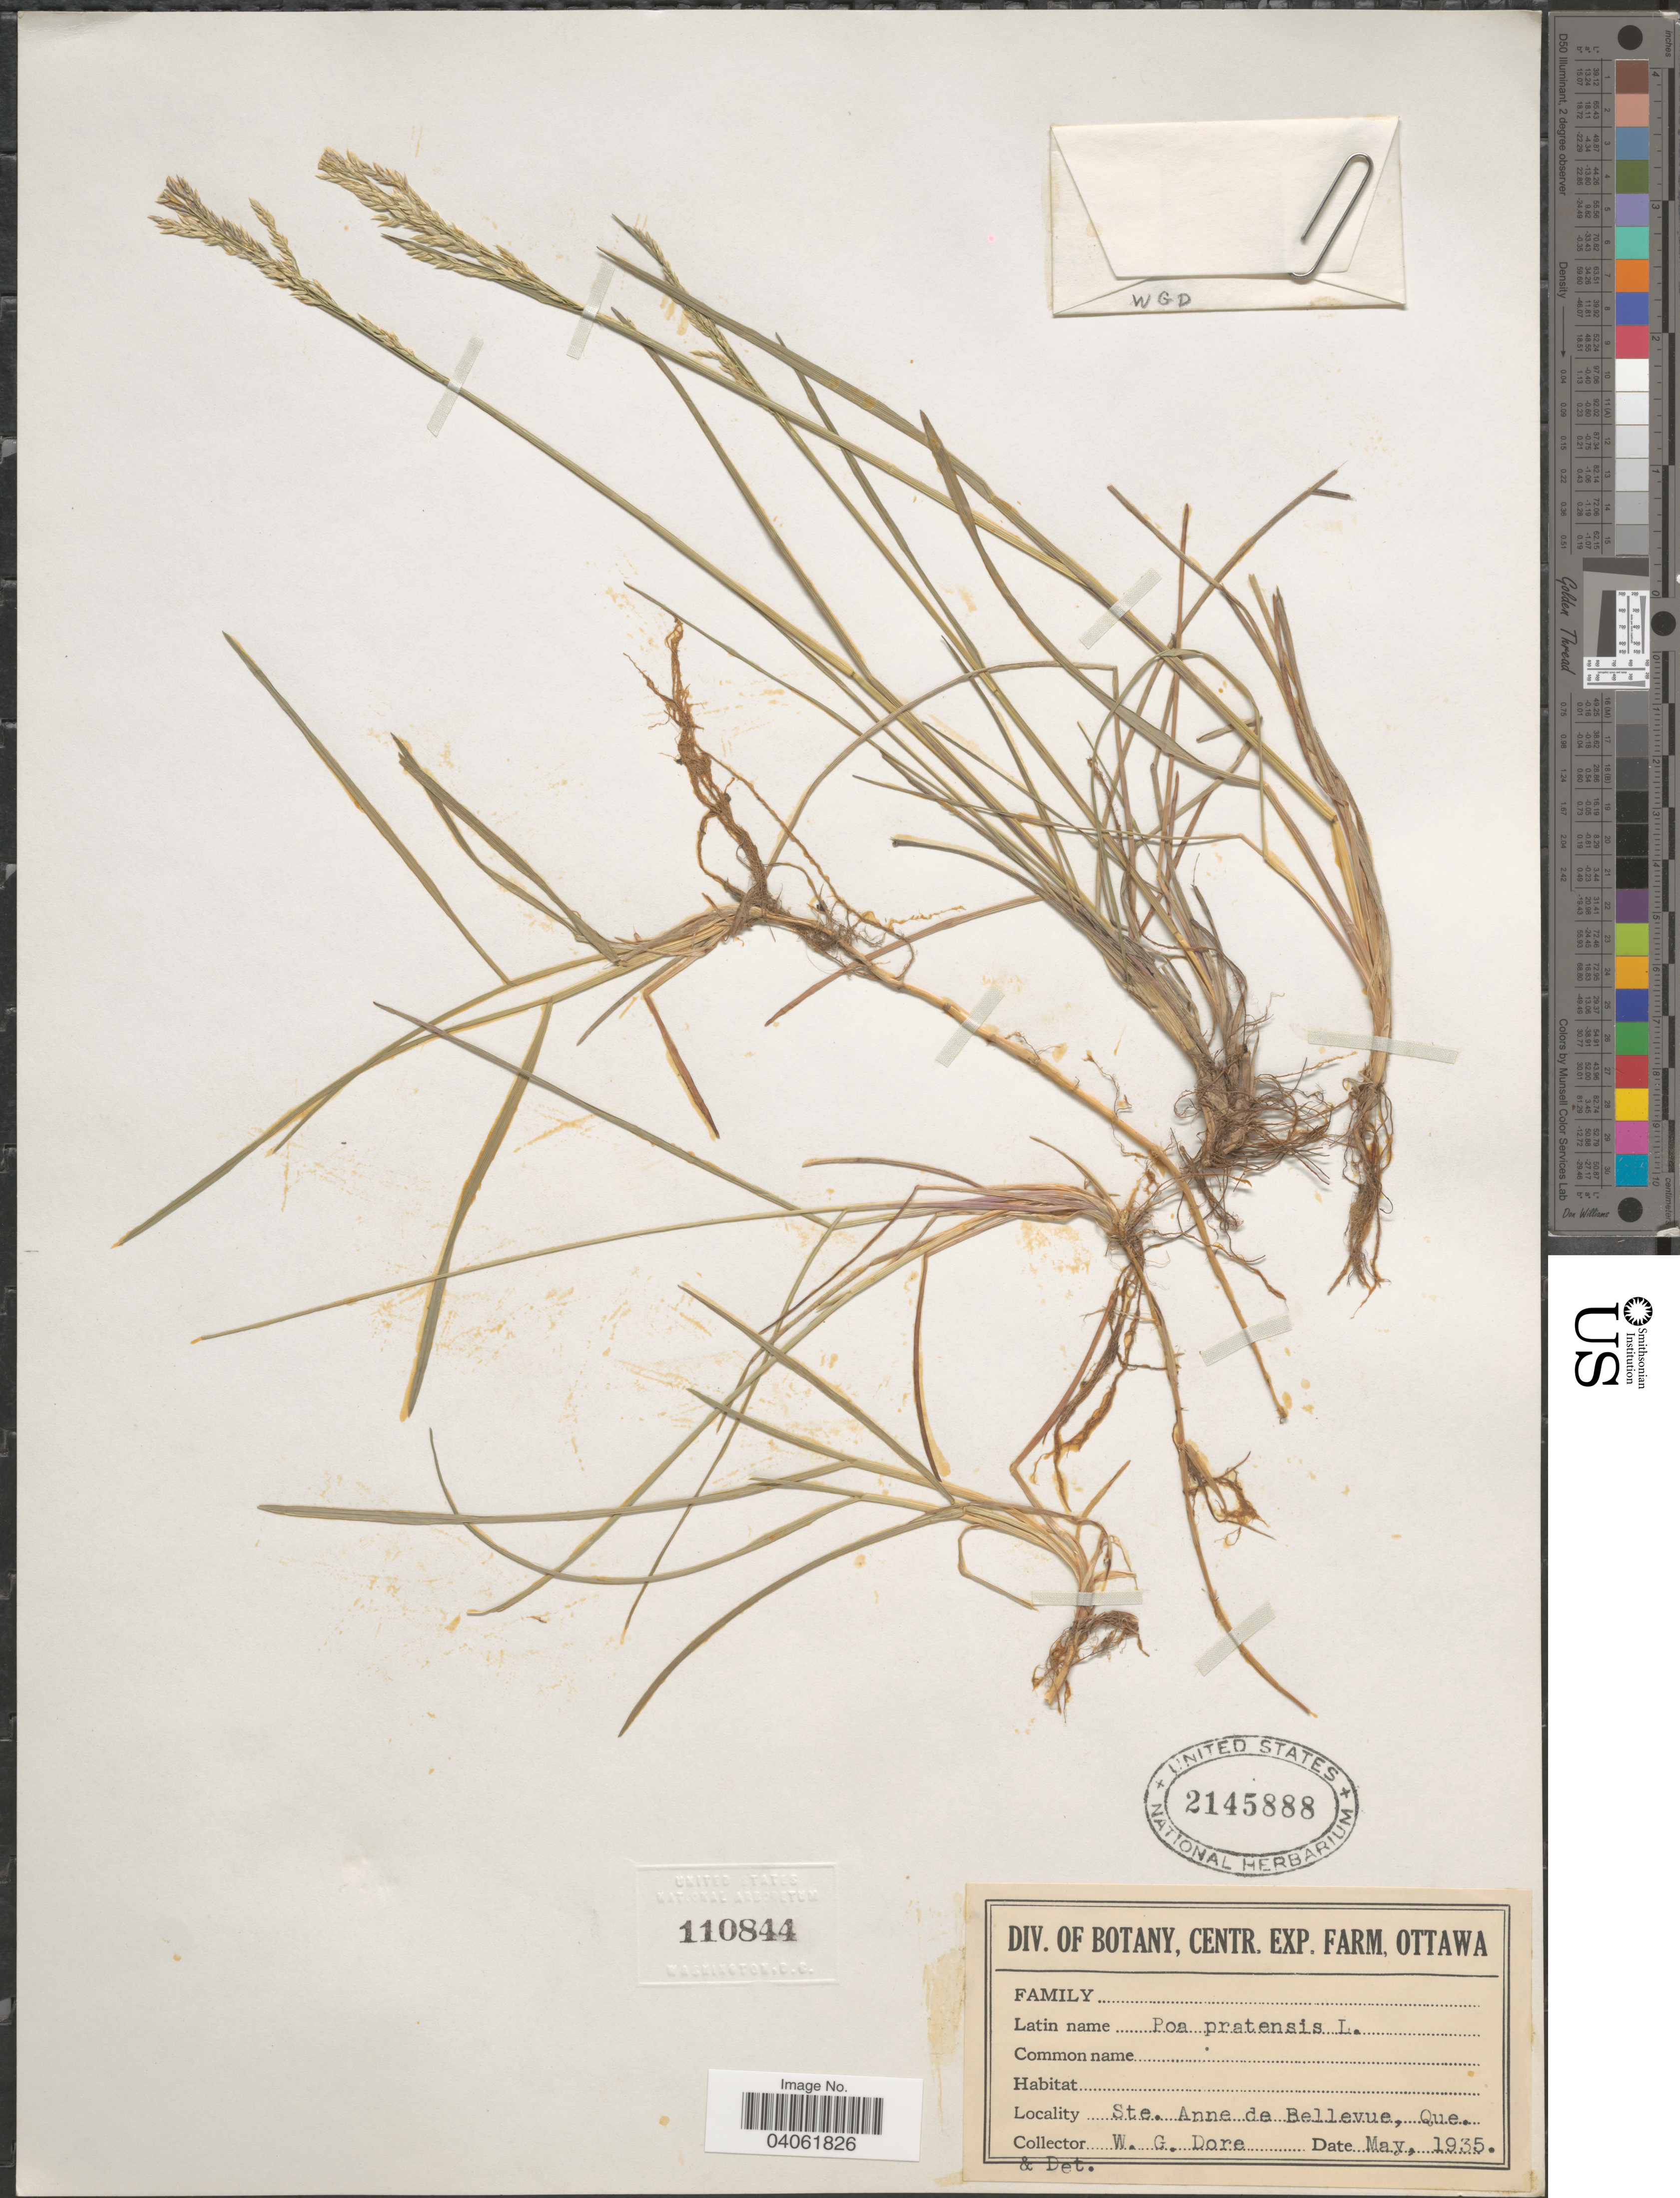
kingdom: Plantae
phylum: Tracheophyta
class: Liliopsida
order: Poales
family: Poaceae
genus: Poa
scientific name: Poa pratensis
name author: L.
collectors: W. Dore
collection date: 1935-05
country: Canada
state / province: Quebec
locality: Ste. Anne de Bellevue.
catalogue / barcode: US 2145888